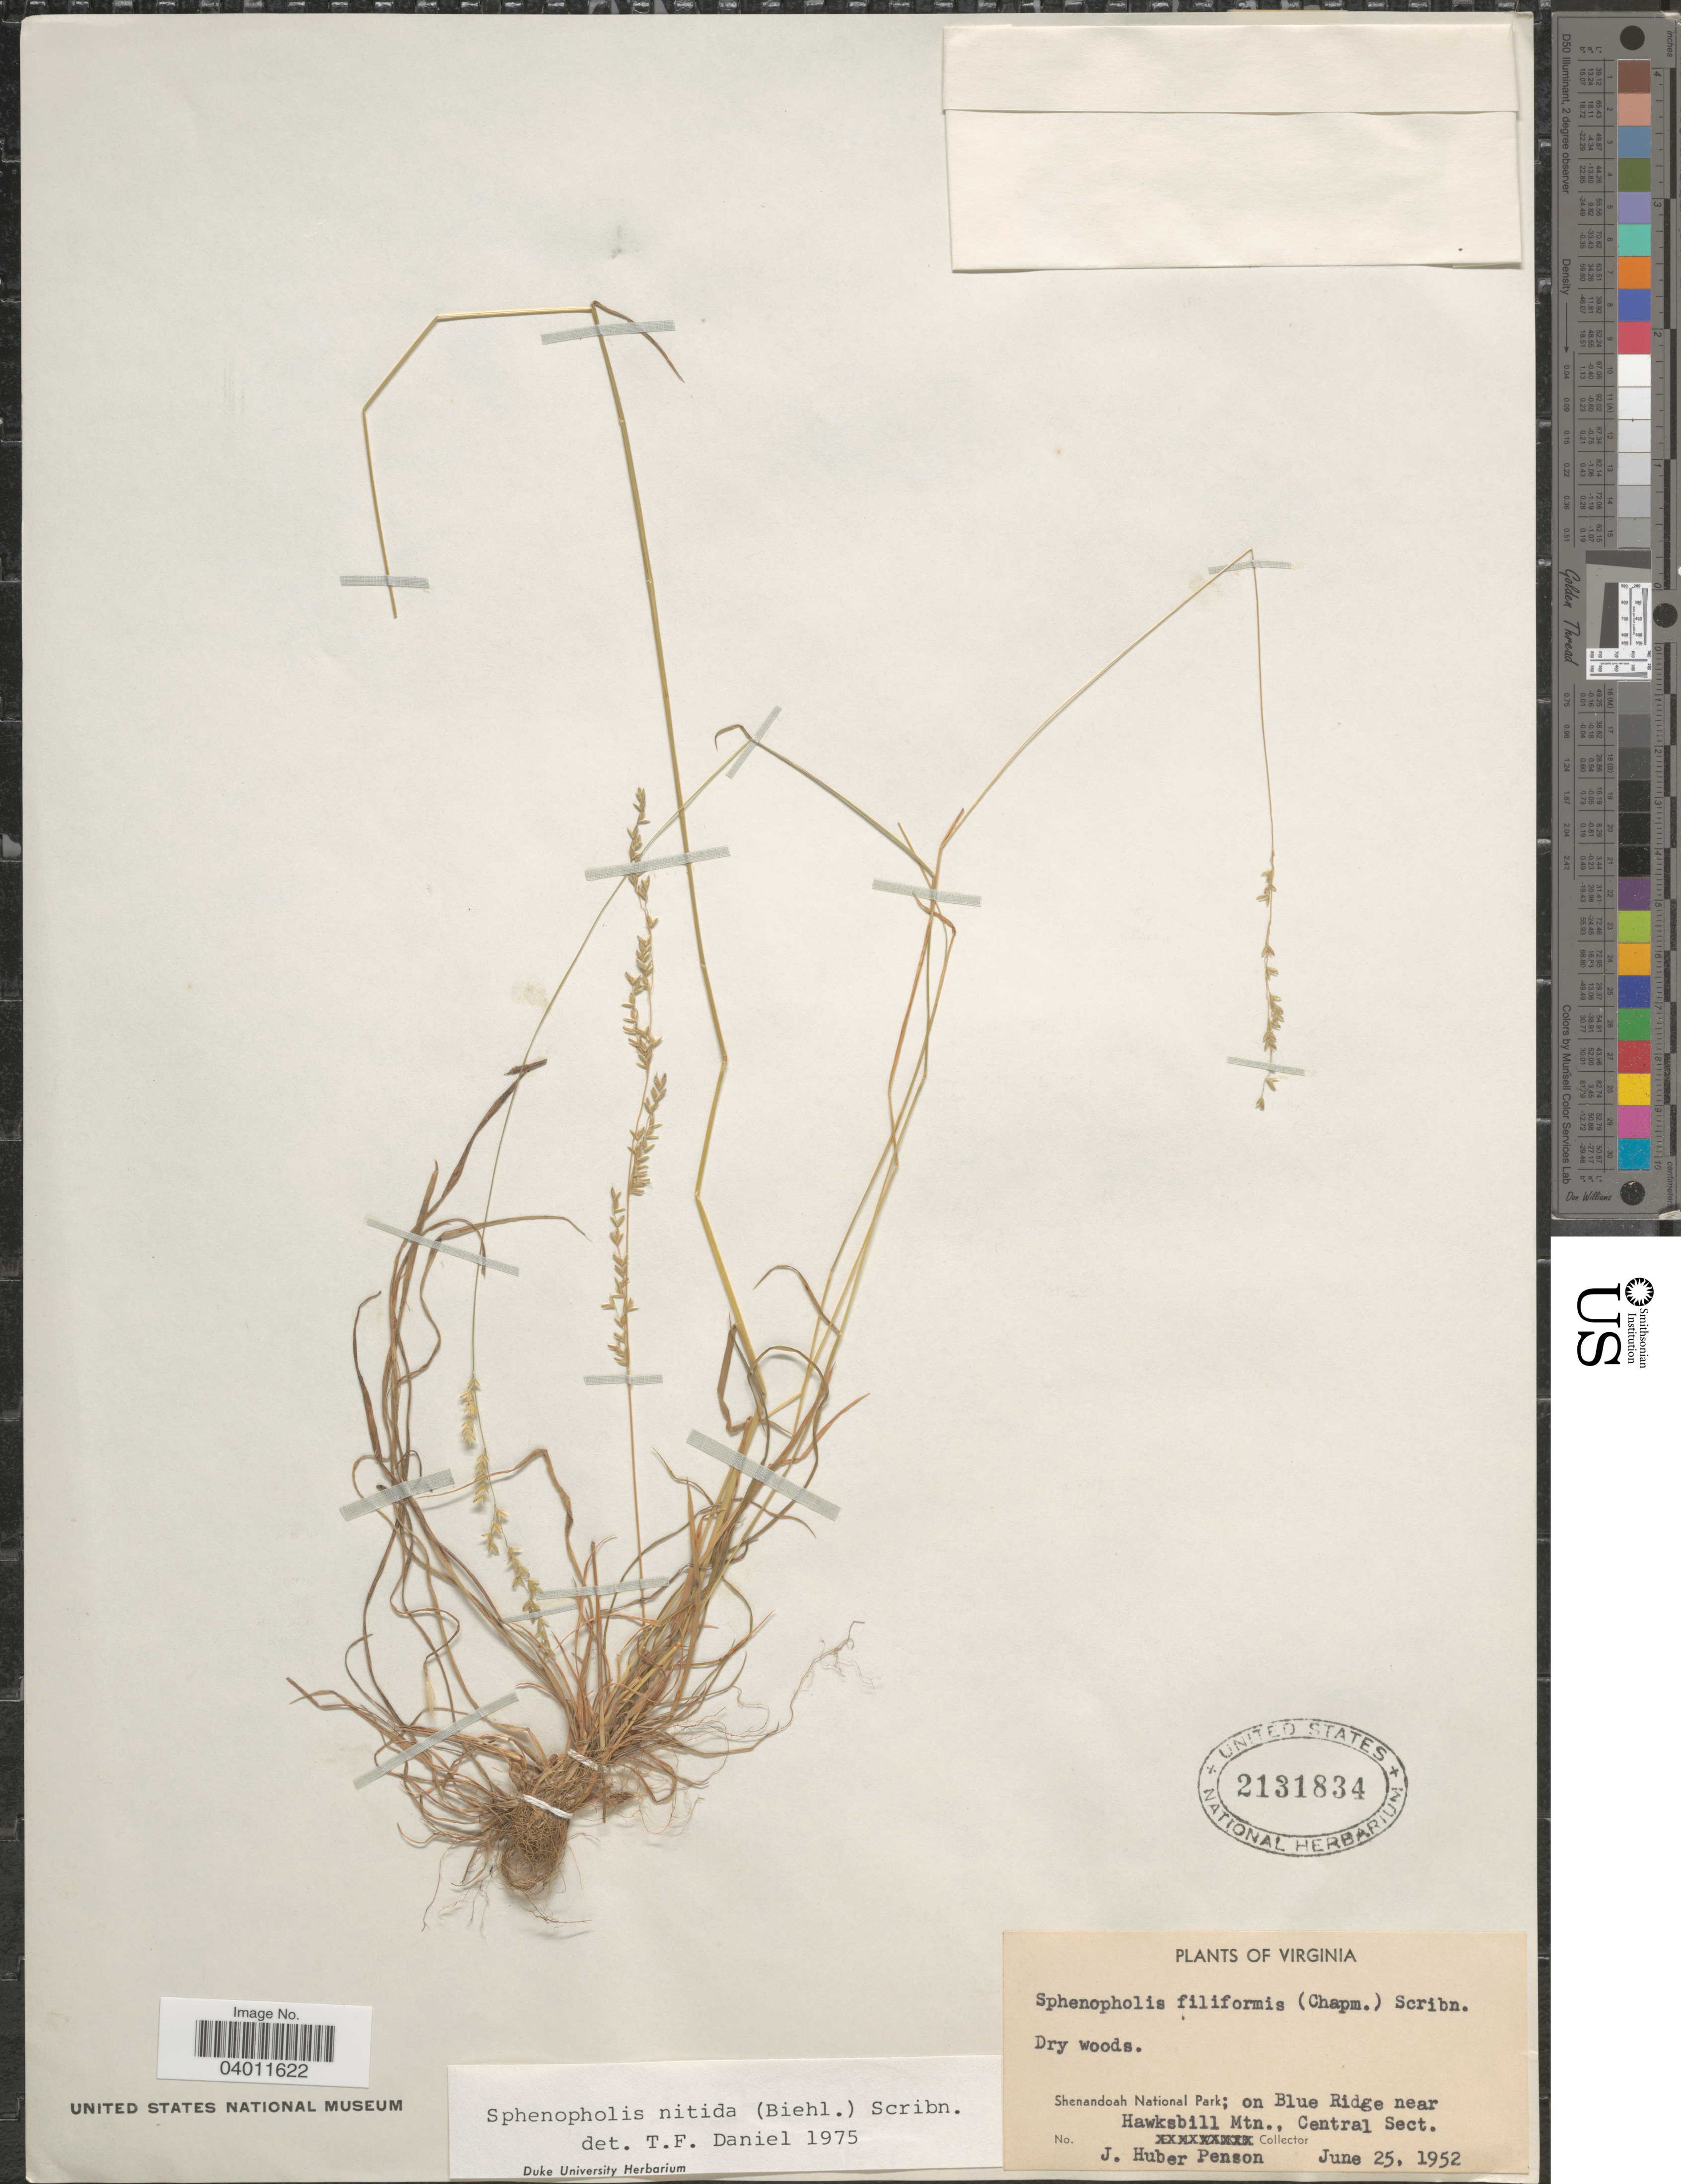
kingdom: Plantae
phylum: Tracheophyta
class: Liliopsida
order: Poales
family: Poaceae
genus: Sphenopholis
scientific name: Sphenopholis nitida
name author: (Biehler) Scribn.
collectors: J. Penson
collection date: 1952-06-25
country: United States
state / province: Virginia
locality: Shenandoah National Park; on Blue Ridge near Hawksbill Mtn., Central Sect.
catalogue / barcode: US 2131834